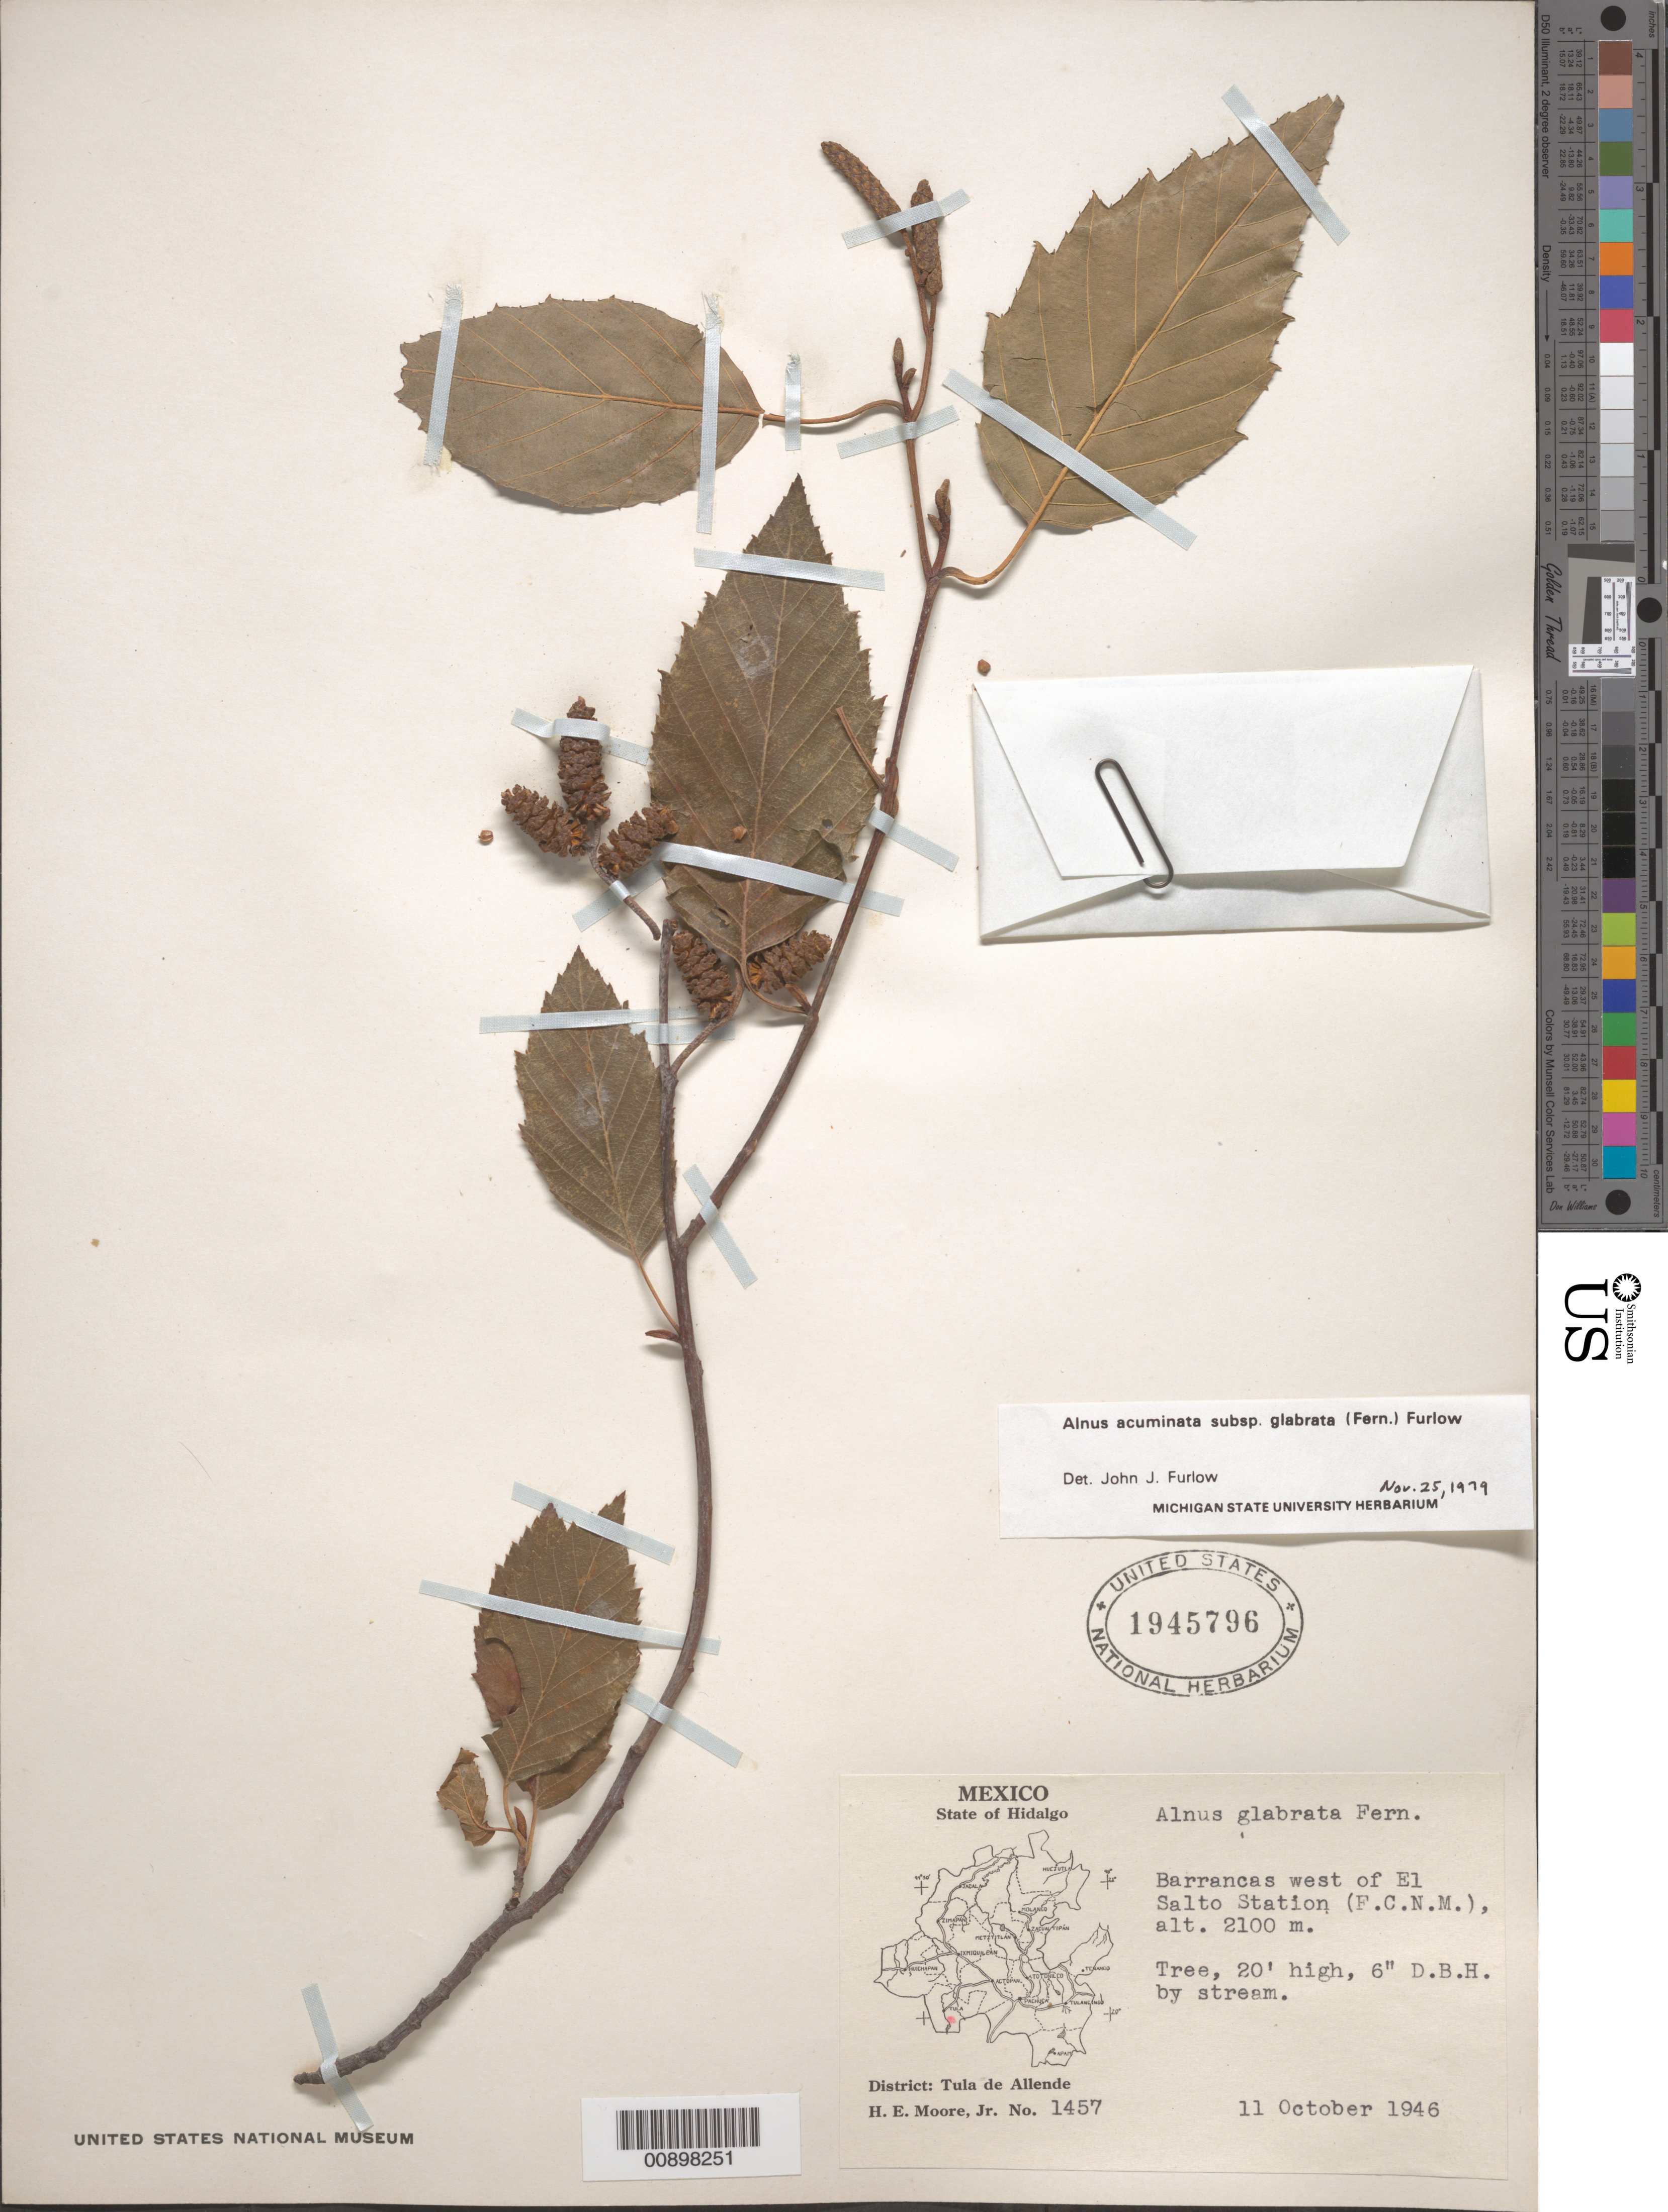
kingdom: Plantae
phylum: Tracheophyta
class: Magnoliopsida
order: Fagales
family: Betulaceae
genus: Alnus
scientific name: Alnus acuminata subsp. glabrata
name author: (Fernald) Furlow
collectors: H. E. Moore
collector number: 1457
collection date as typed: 11 Oct 1946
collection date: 1946-10-11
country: Mexico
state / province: Hidalgo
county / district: Tula de Allende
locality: Barrancas west of El Salto Station (F.C.N.M.) District Tula de Allende, State of Hidalgo.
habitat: Barrancas, by stream.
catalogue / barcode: US 1945796